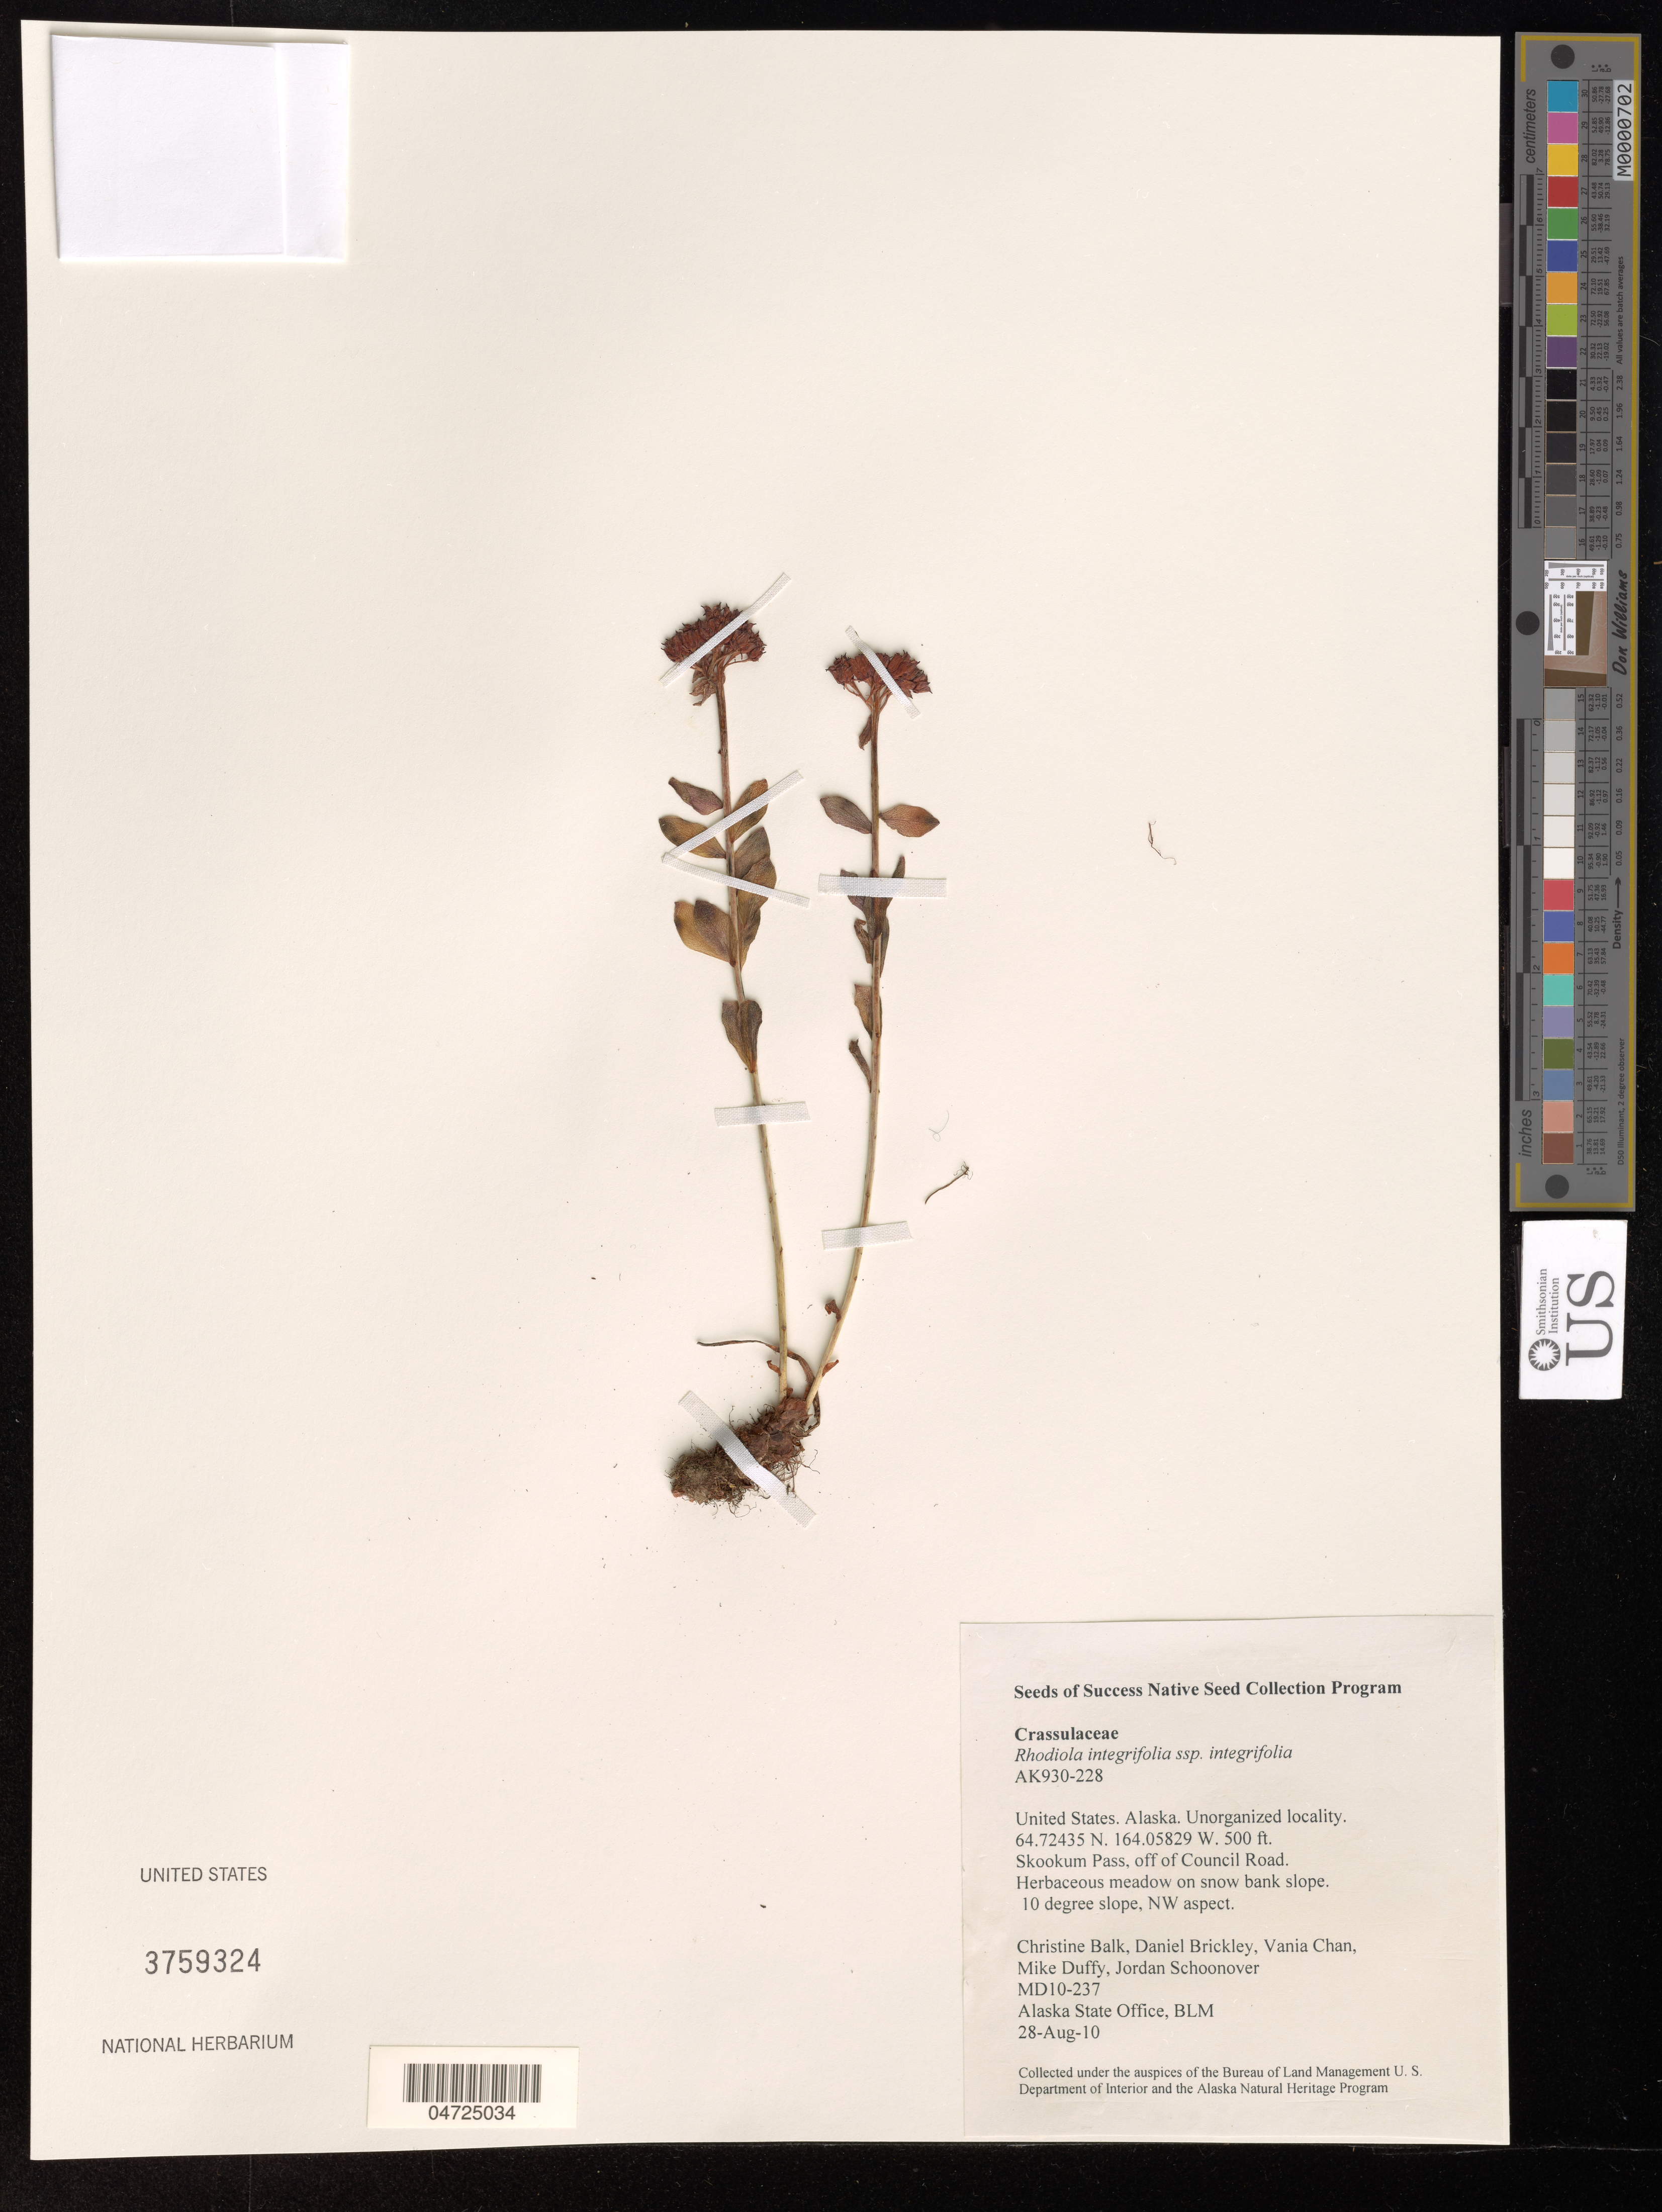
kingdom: Plantae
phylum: Tracheophyta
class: Magnoliopsida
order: Saxifragales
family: Crassulaceae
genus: Rhodiola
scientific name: Rhodiola integrifolia subsp. integrifolia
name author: Raf.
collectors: C. Balk, D. Brickley, V. Chan & M. Duffy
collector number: MD10-237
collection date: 2010-08-28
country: United States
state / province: Alaska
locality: Skookum Pass, off of Council Road. 10 degree slope, NW aspect.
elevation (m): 152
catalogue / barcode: US 3759324